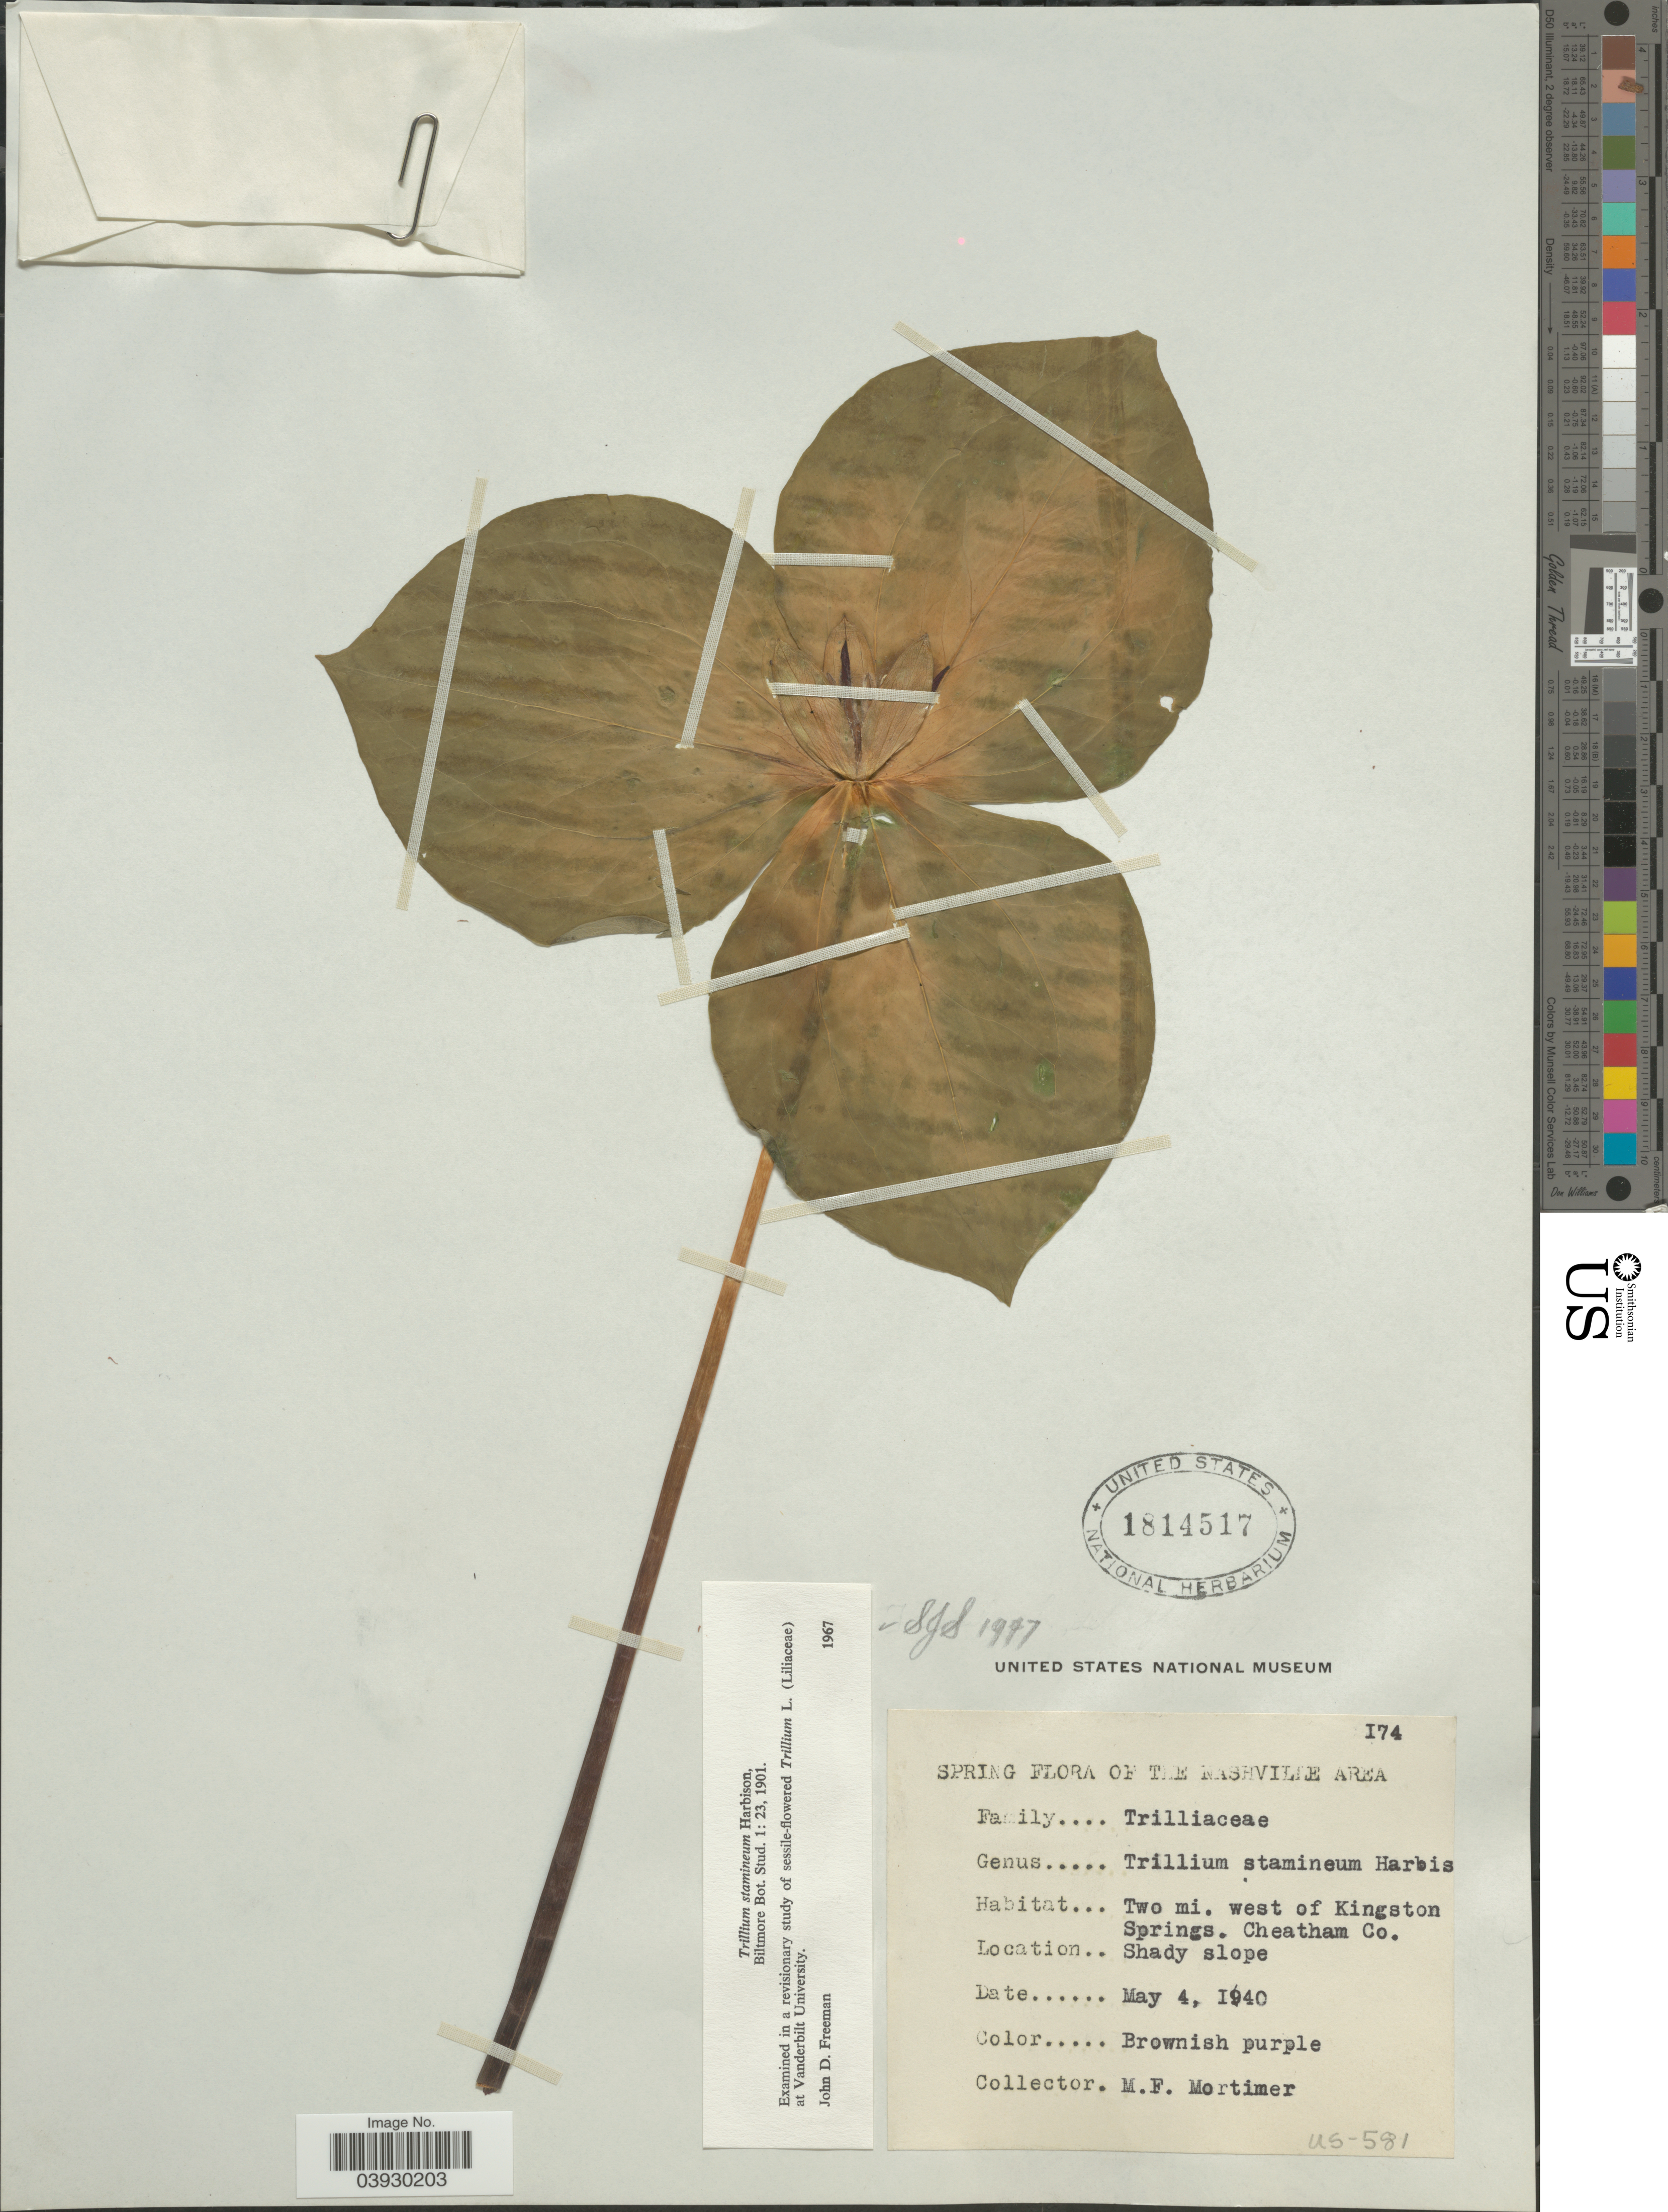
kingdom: Plantae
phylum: Tracheophyta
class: Liliopsida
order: Liliales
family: Melanthiaceae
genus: Trillium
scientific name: Trillium stamineum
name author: Harb.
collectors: M. Mortimer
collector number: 174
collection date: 1940-05-04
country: United States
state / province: Tennessee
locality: The Nashville Area. Two mi. west of Kingston Springs. Chearham Co.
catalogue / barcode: US 1814517